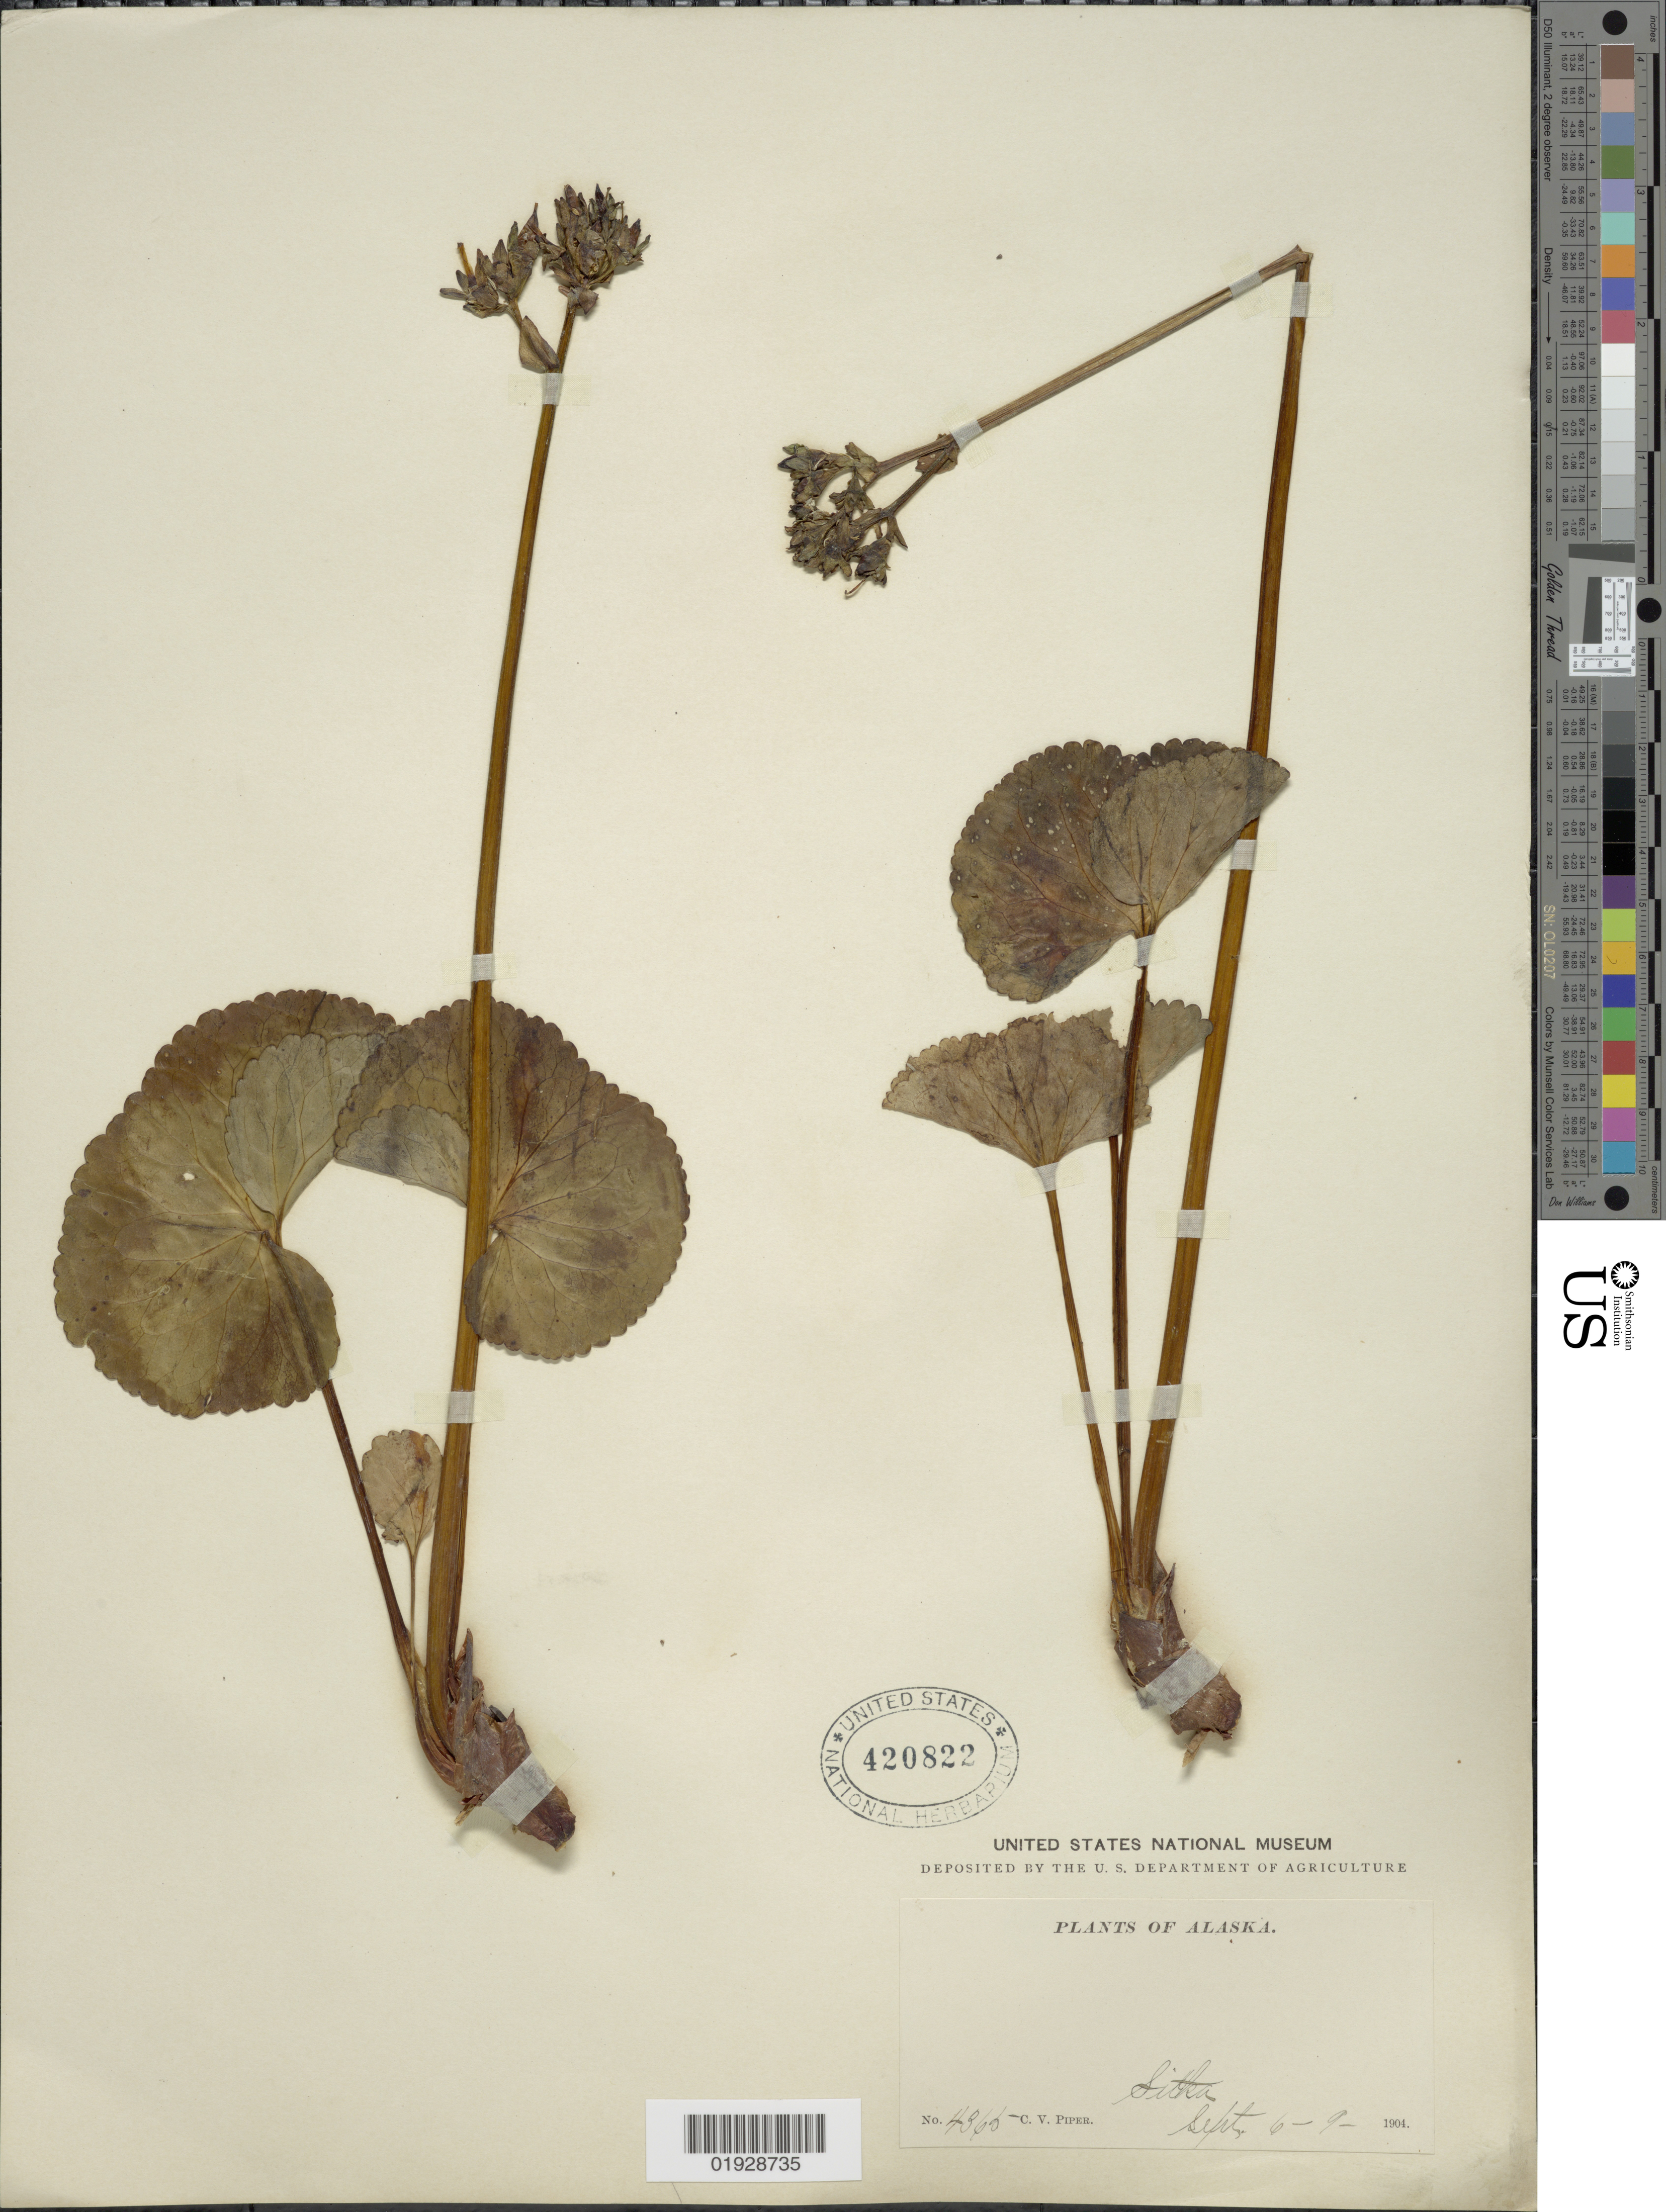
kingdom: Plantae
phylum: Tracheophyta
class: Magnoliopsida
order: Asterales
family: Menyanthaceae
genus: Nephrophyllidium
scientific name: Nephrophyllidium crista-galli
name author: (Menzies ex Hook.) Gilg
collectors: C. V. Piper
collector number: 4365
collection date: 1904-09-06/1904-09-09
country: United States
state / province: Alaska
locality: Sitka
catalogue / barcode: US 420822